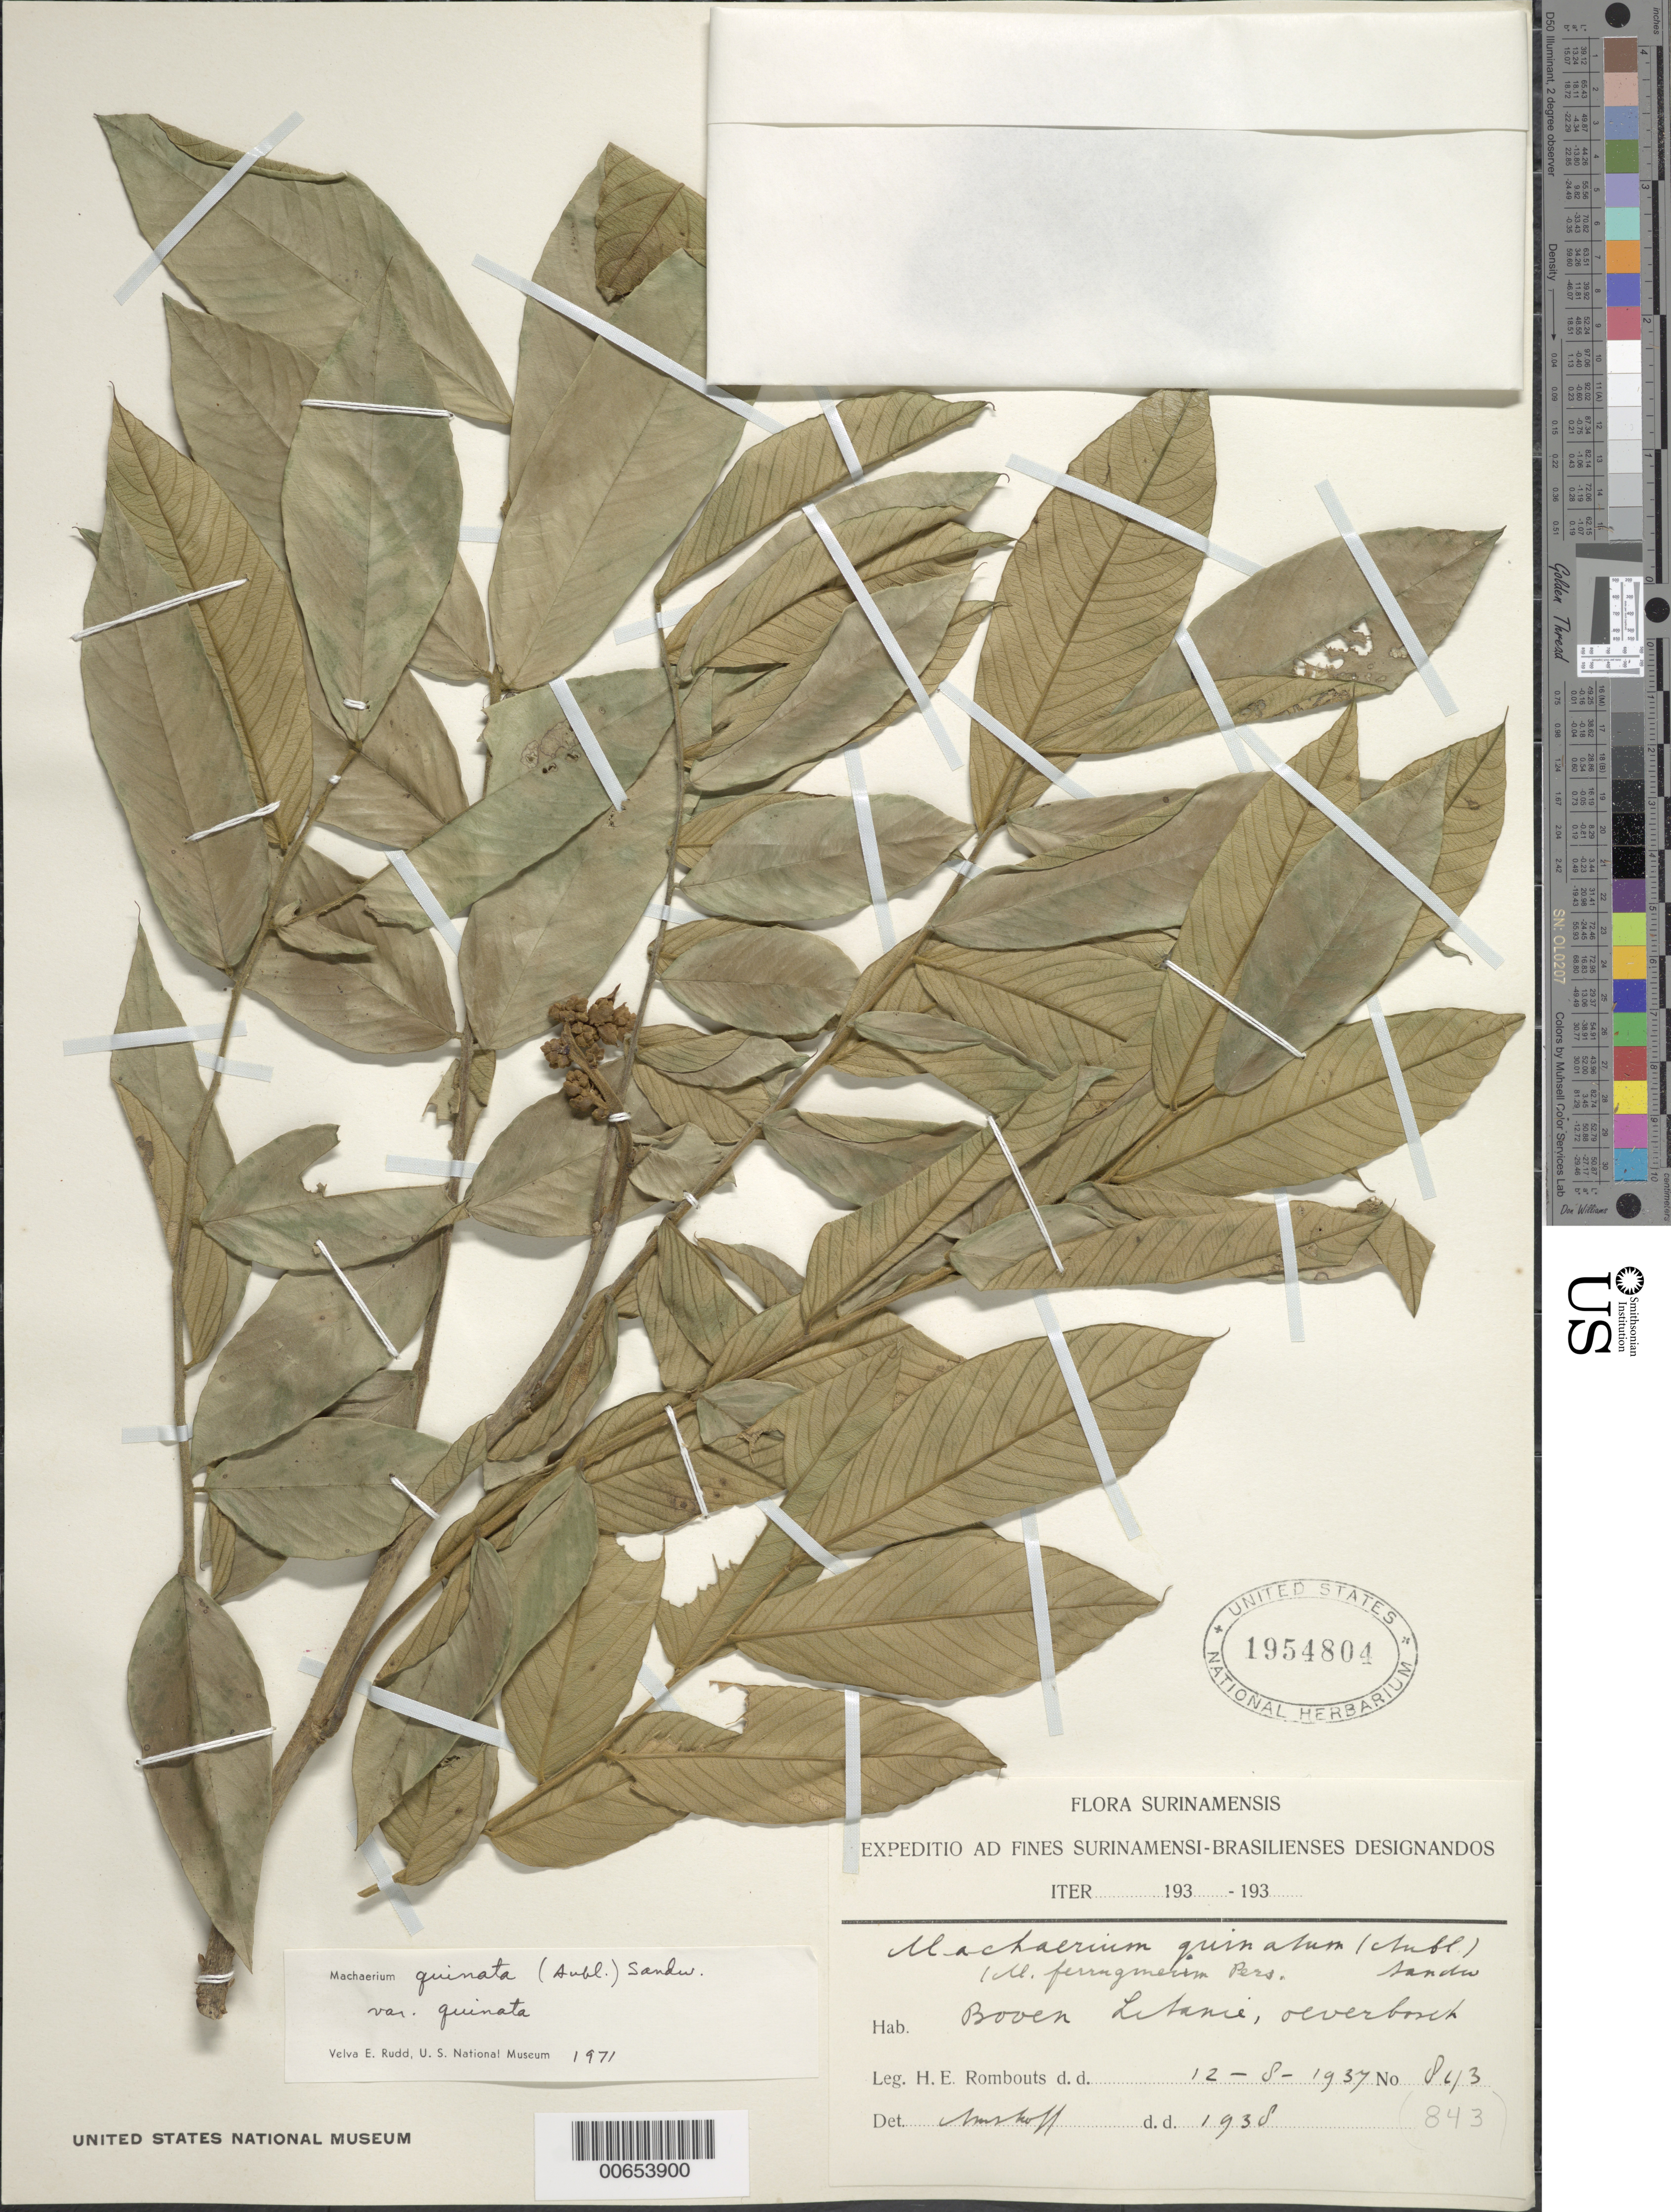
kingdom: Plantae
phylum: Tracheophyta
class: Magnoliopsida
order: Fabales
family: Fabaceae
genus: Machaerium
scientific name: Machaerium quinatum var. quinatum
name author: (Aubl.) Sandwith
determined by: Rudd, V. E.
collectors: H. Rombouts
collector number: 843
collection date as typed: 12-Aug-37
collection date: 1937-08-12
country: Suriname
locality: Litani R., above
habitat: Oever bosch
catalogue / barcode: US 1954804